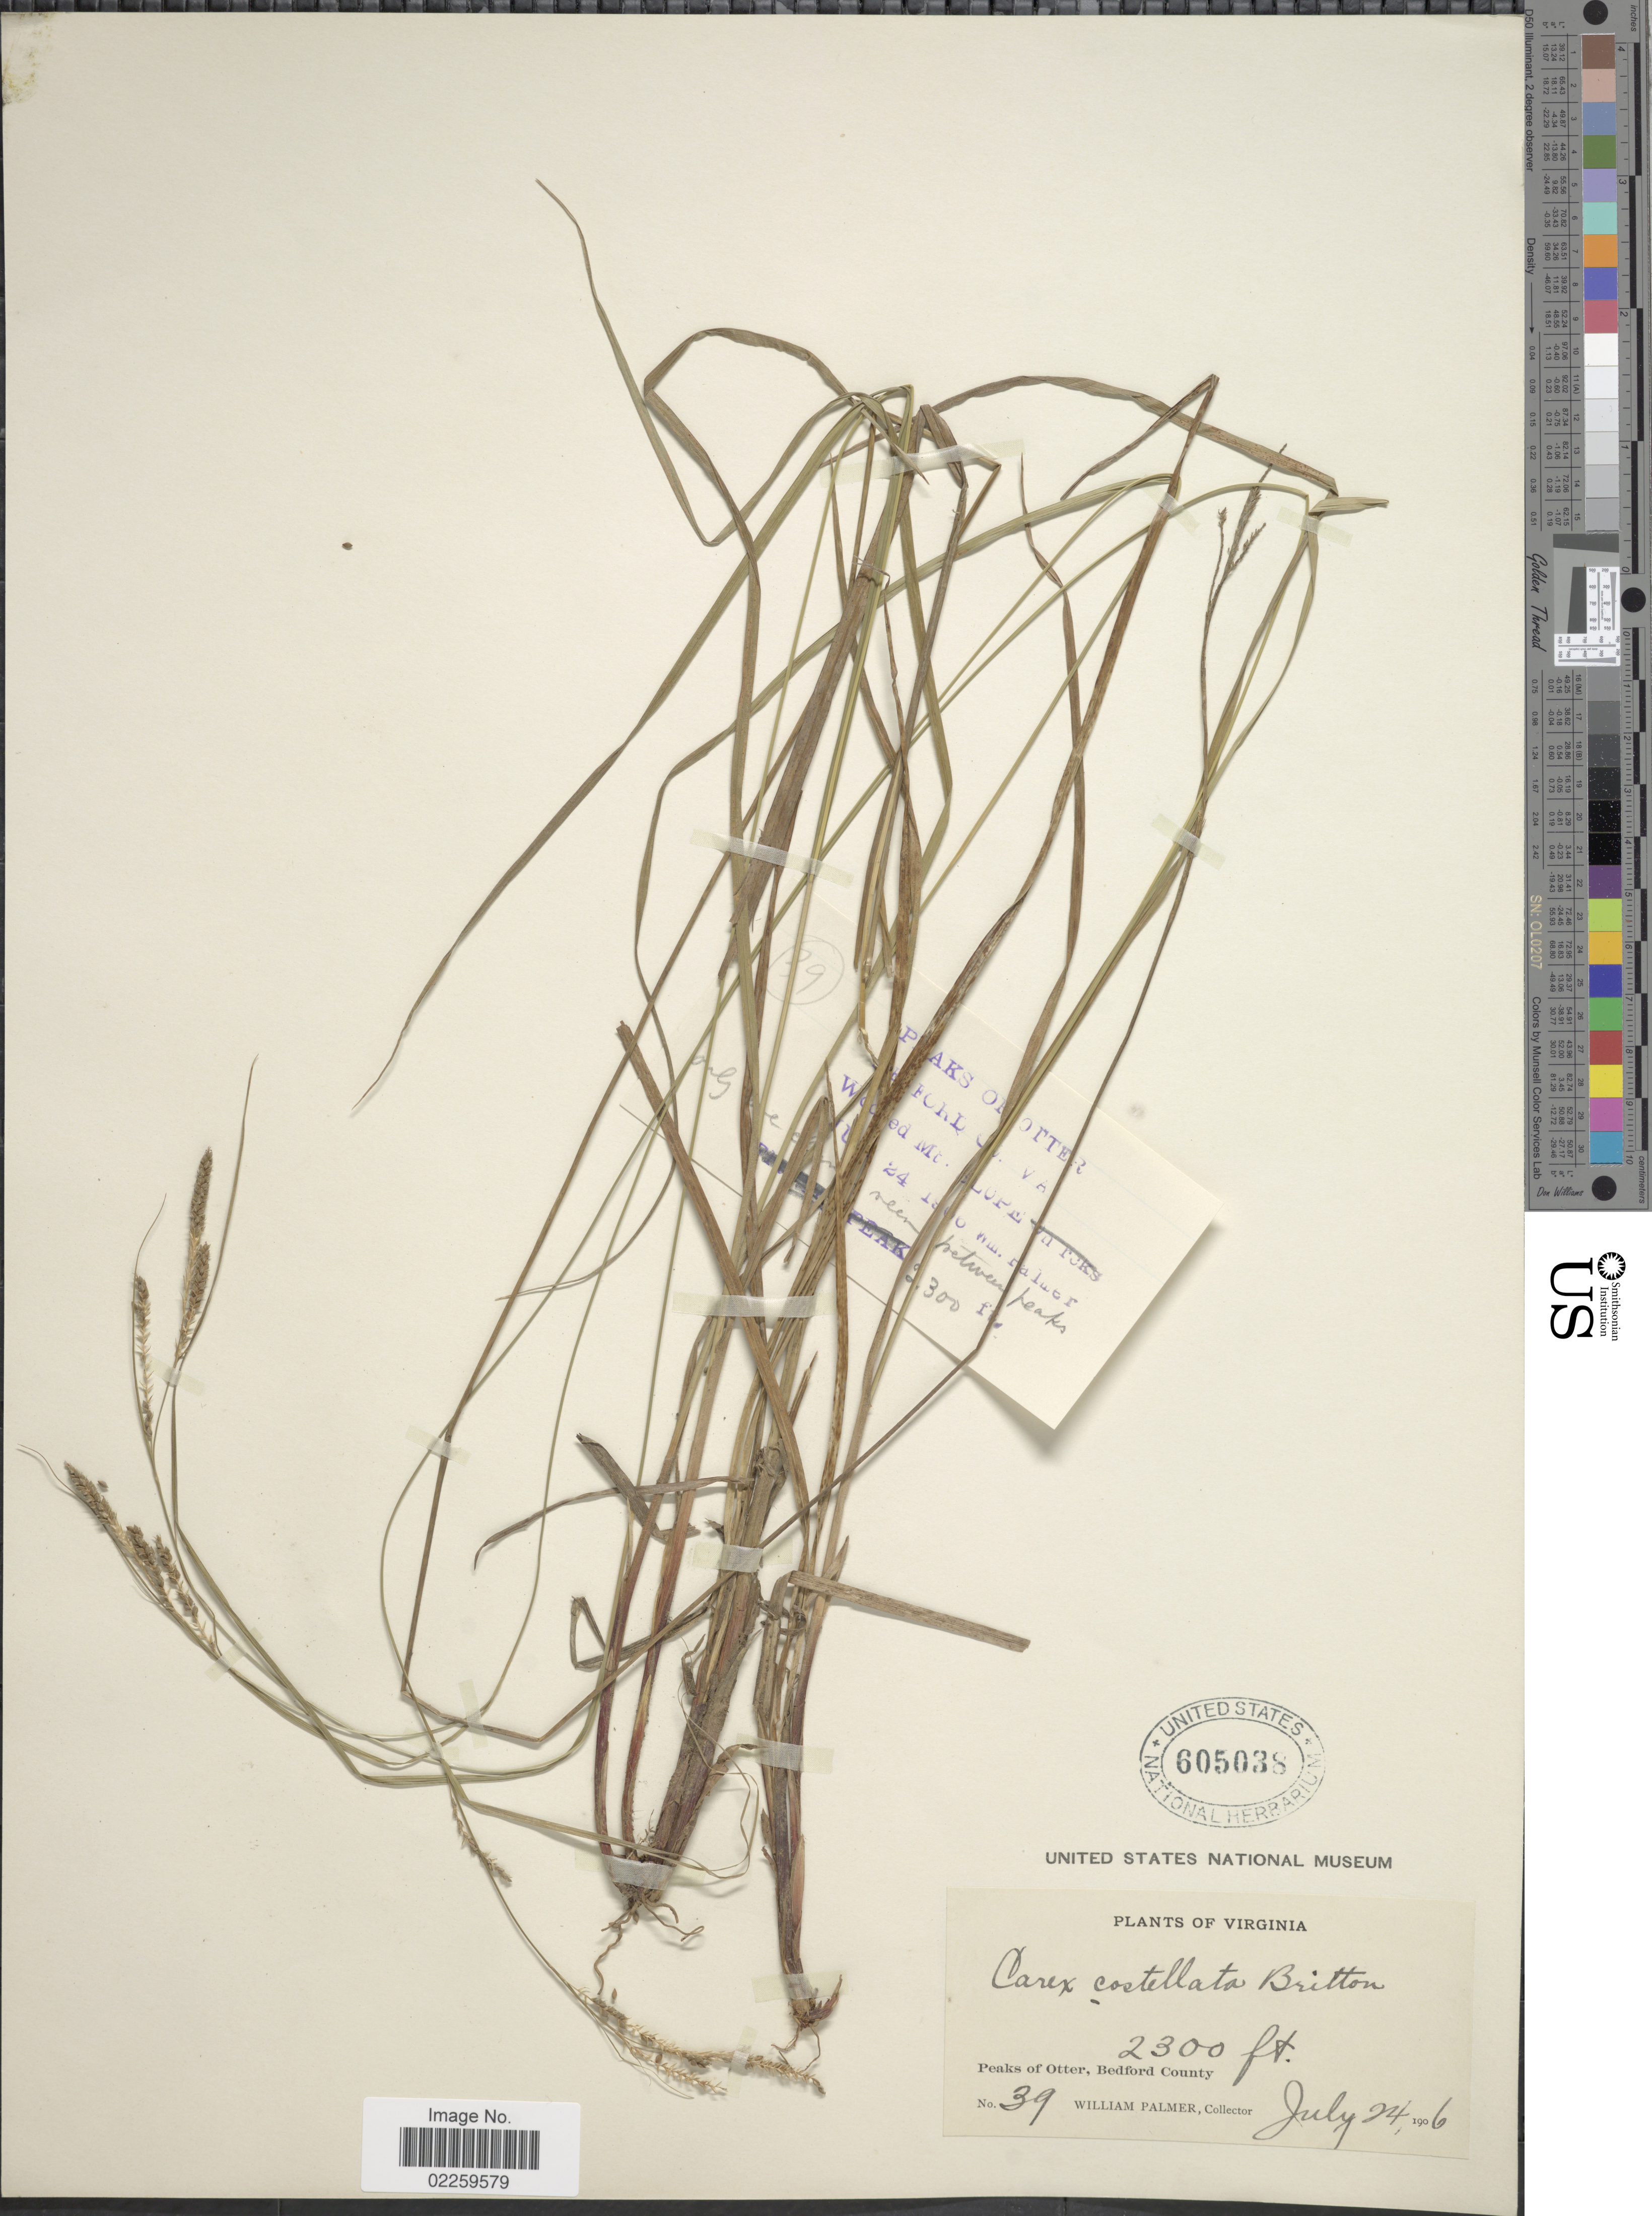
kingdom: Plantae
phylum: Tracheophyta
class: Liliopsida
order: Poales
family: Cyperaceae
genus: Carex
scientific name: Carex virescens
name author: Muhl. ex Willd.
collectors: W. Palmer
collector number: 39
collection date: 1906-07-24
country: United States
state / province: Virginia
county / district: Bedford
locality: Peaks of Otter, Bedford County.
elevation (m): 701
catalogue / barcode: US 605038